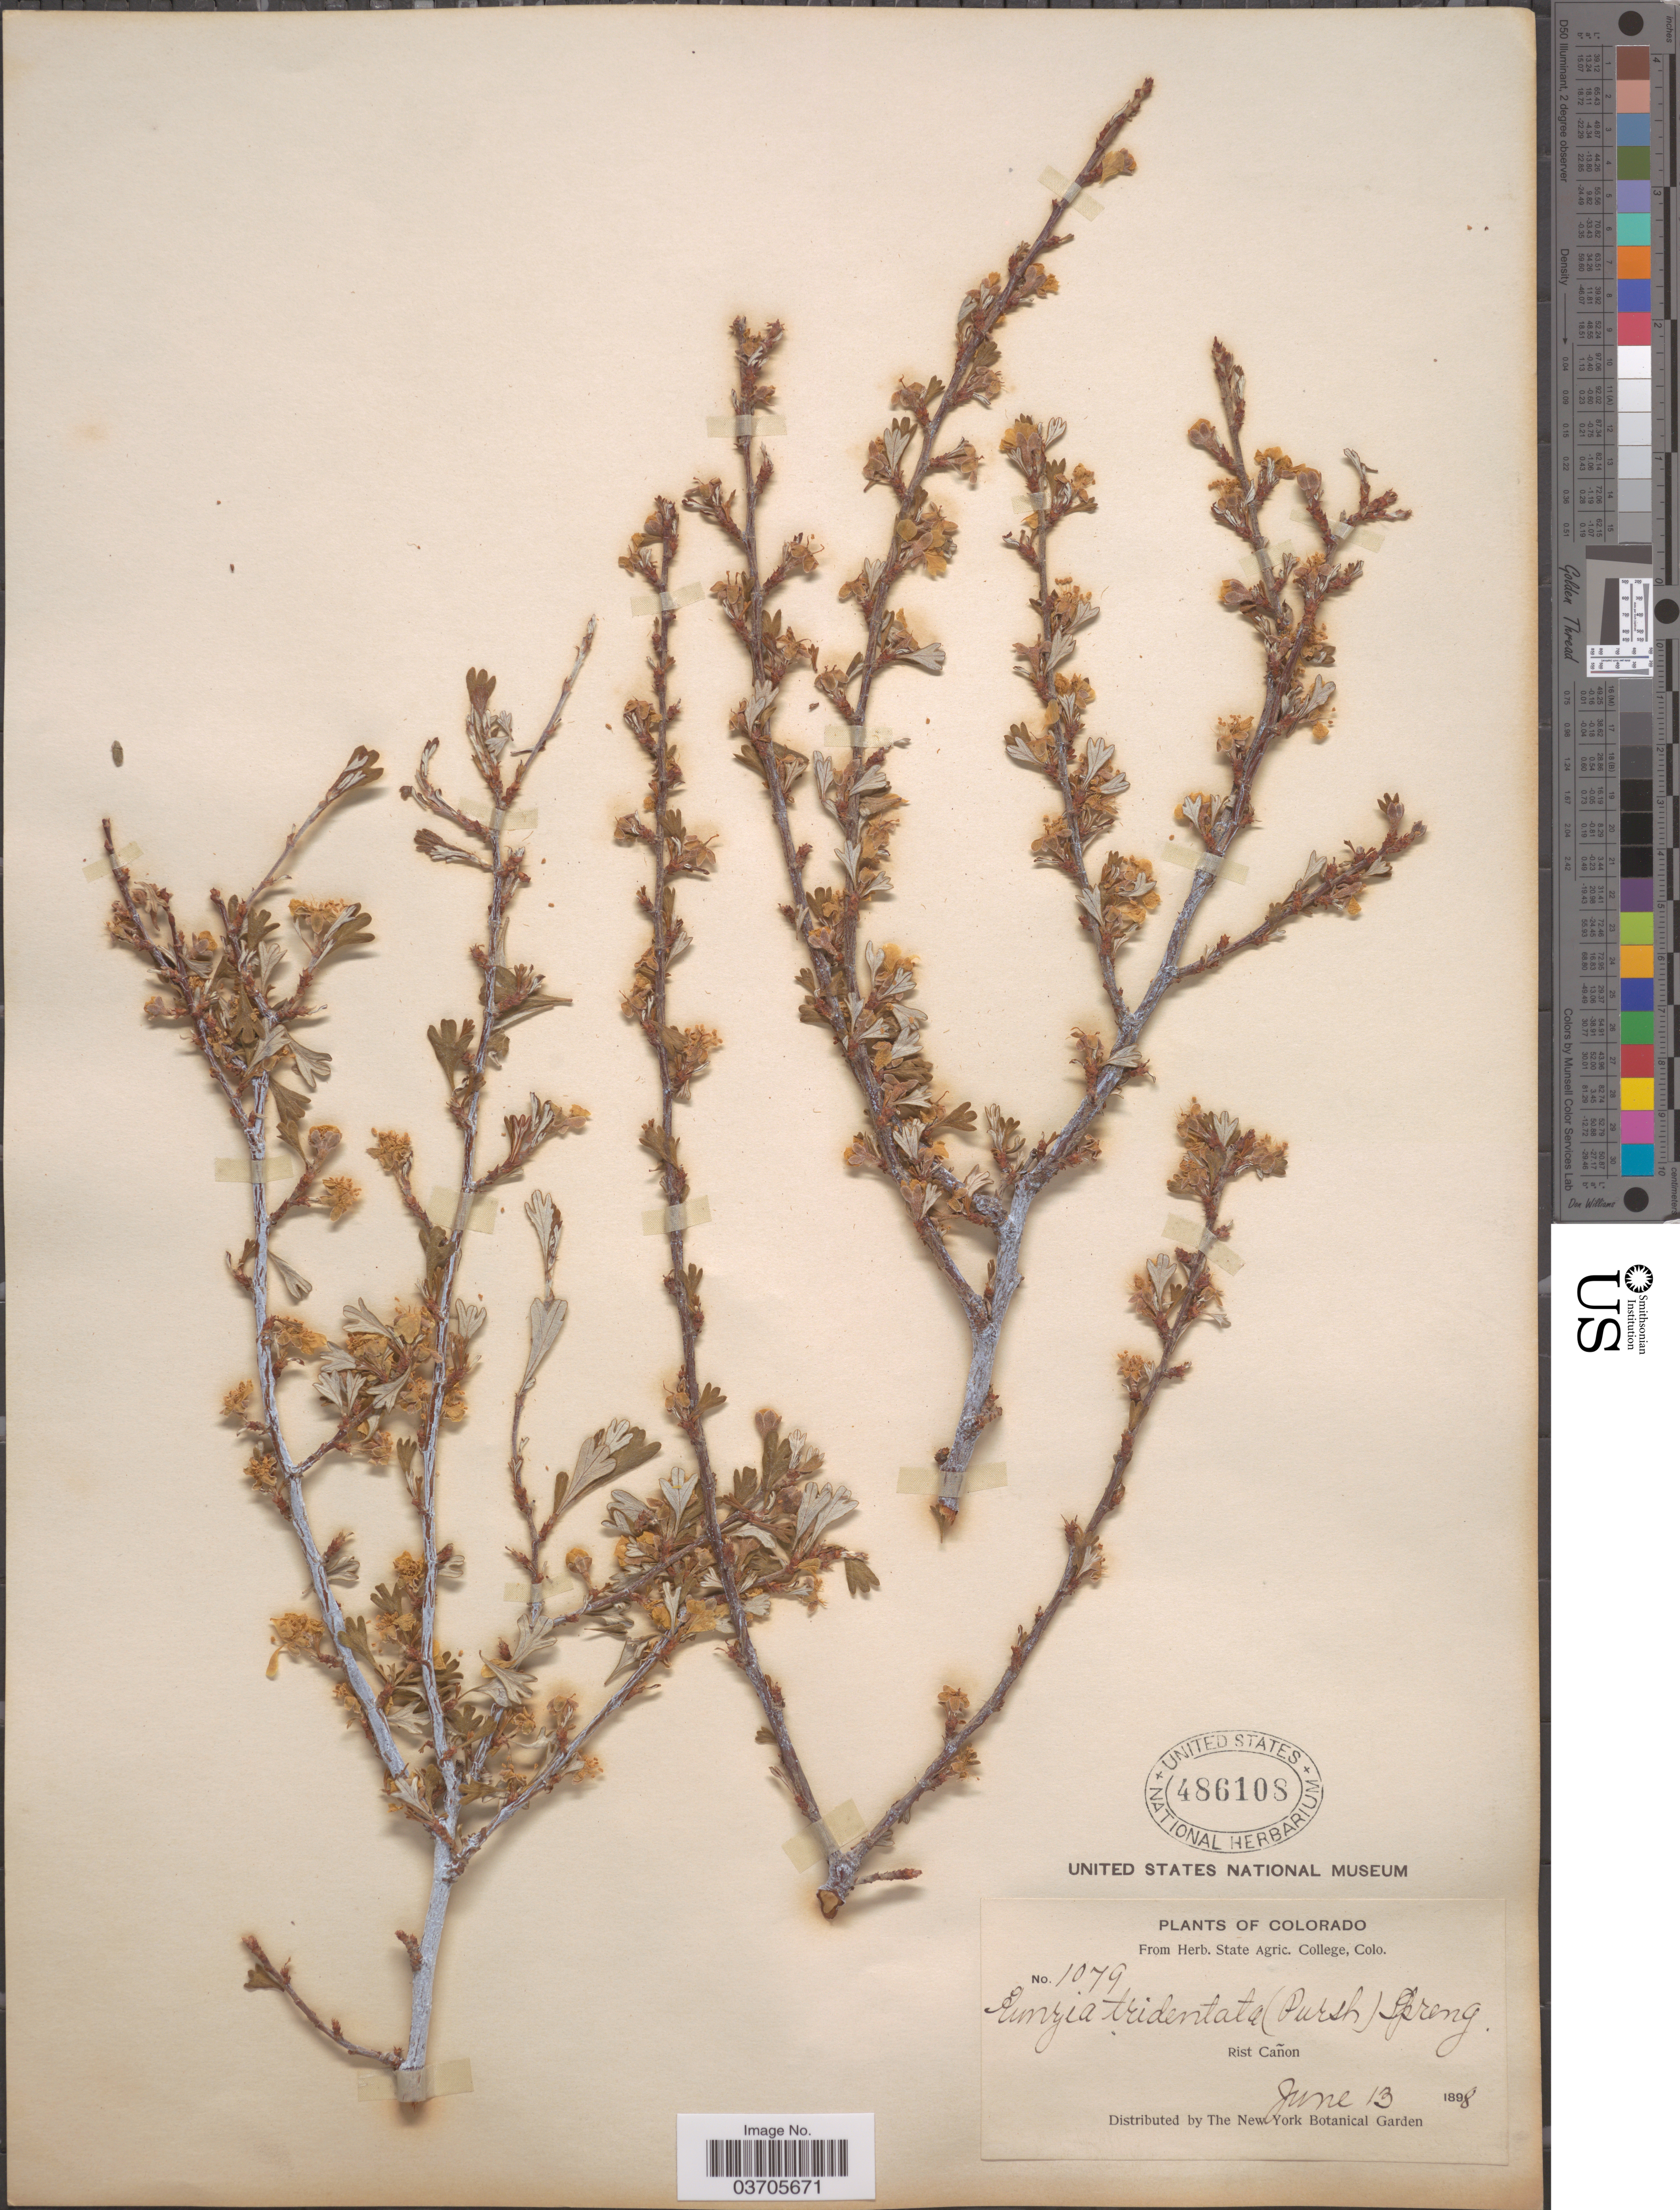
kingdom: Plantae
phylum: Tracheophyta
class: Magnoliopsida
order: Rosales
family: Rosaceae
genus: Purshia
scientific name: Purshia tridentata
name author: (Pursh) DC.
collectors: ex herb. State Agric. College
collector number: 1079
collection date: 1898-06-13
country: United States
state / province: Colorado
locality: Rist Cañon.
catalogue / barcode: US 486108